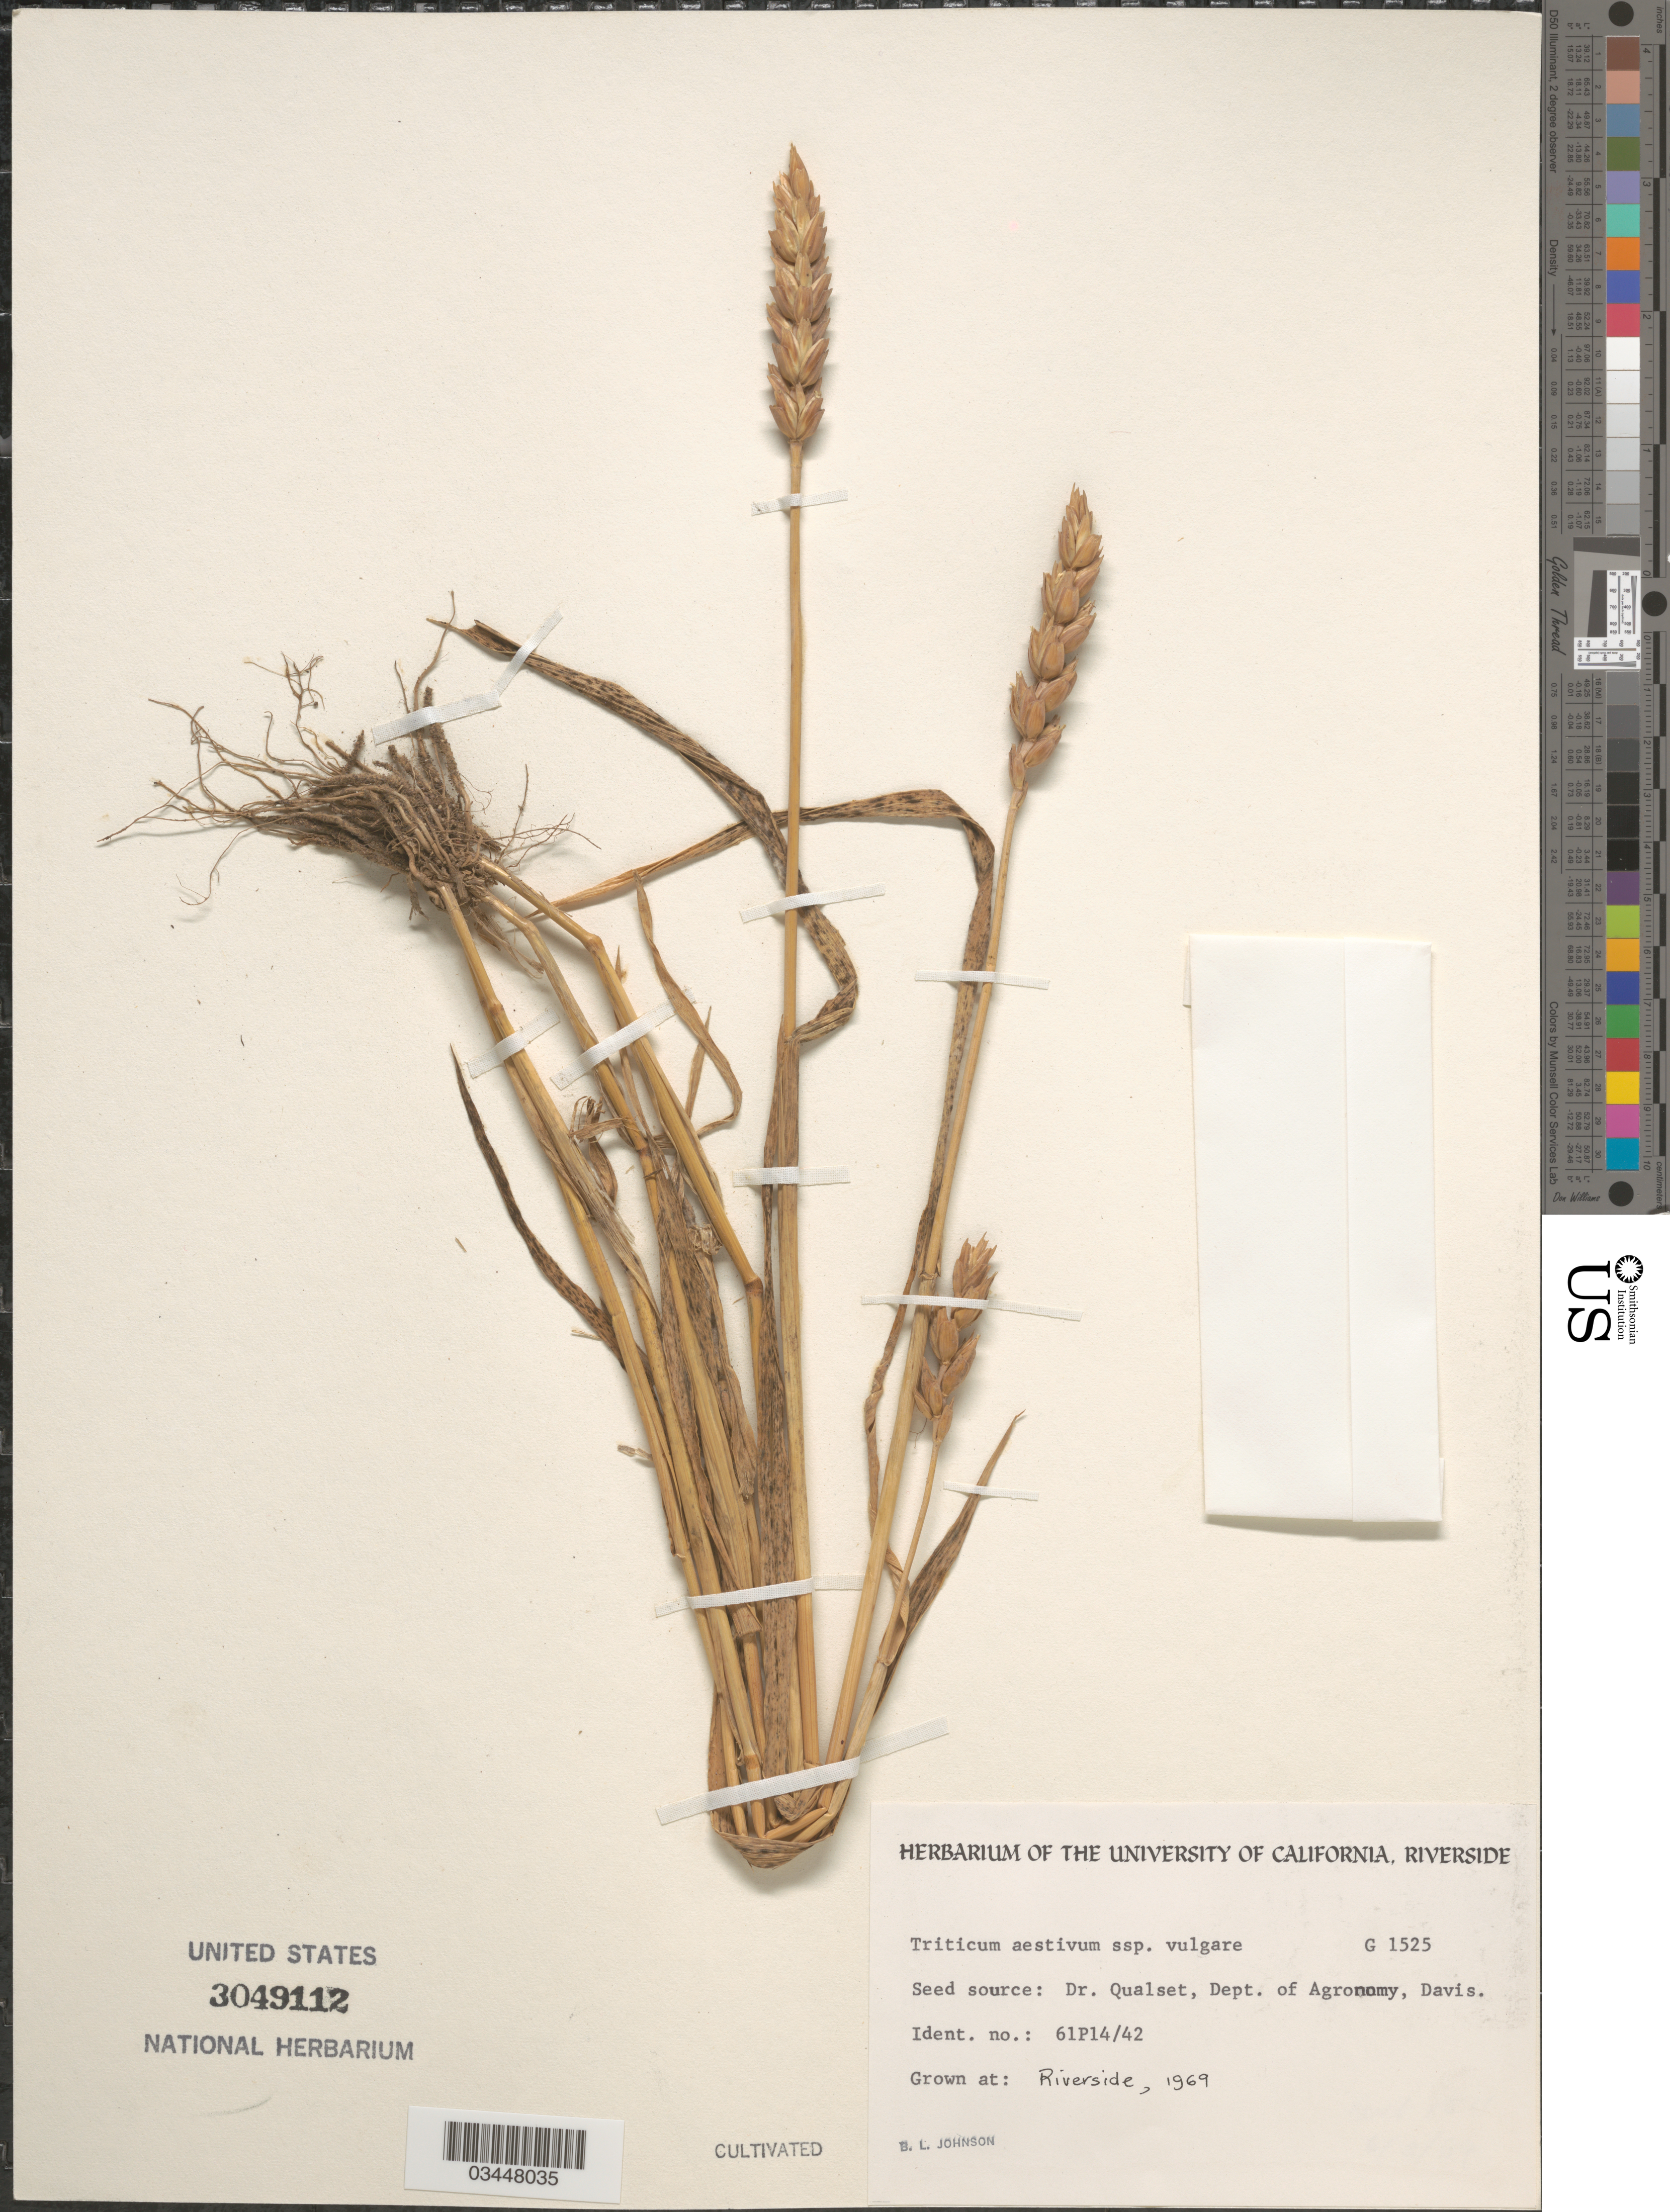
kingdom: Plantae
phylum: Tracheophyta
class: Liliopsida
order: Poales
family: Poaceae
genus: Triticum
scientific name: Triticum aestivum subsp. vulgare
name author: (Vill.) Thell.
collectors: B. Johnson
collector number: G1525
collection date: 1969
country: United States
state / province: California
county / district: Riverside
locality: Riverside.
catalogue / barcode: US 3049112